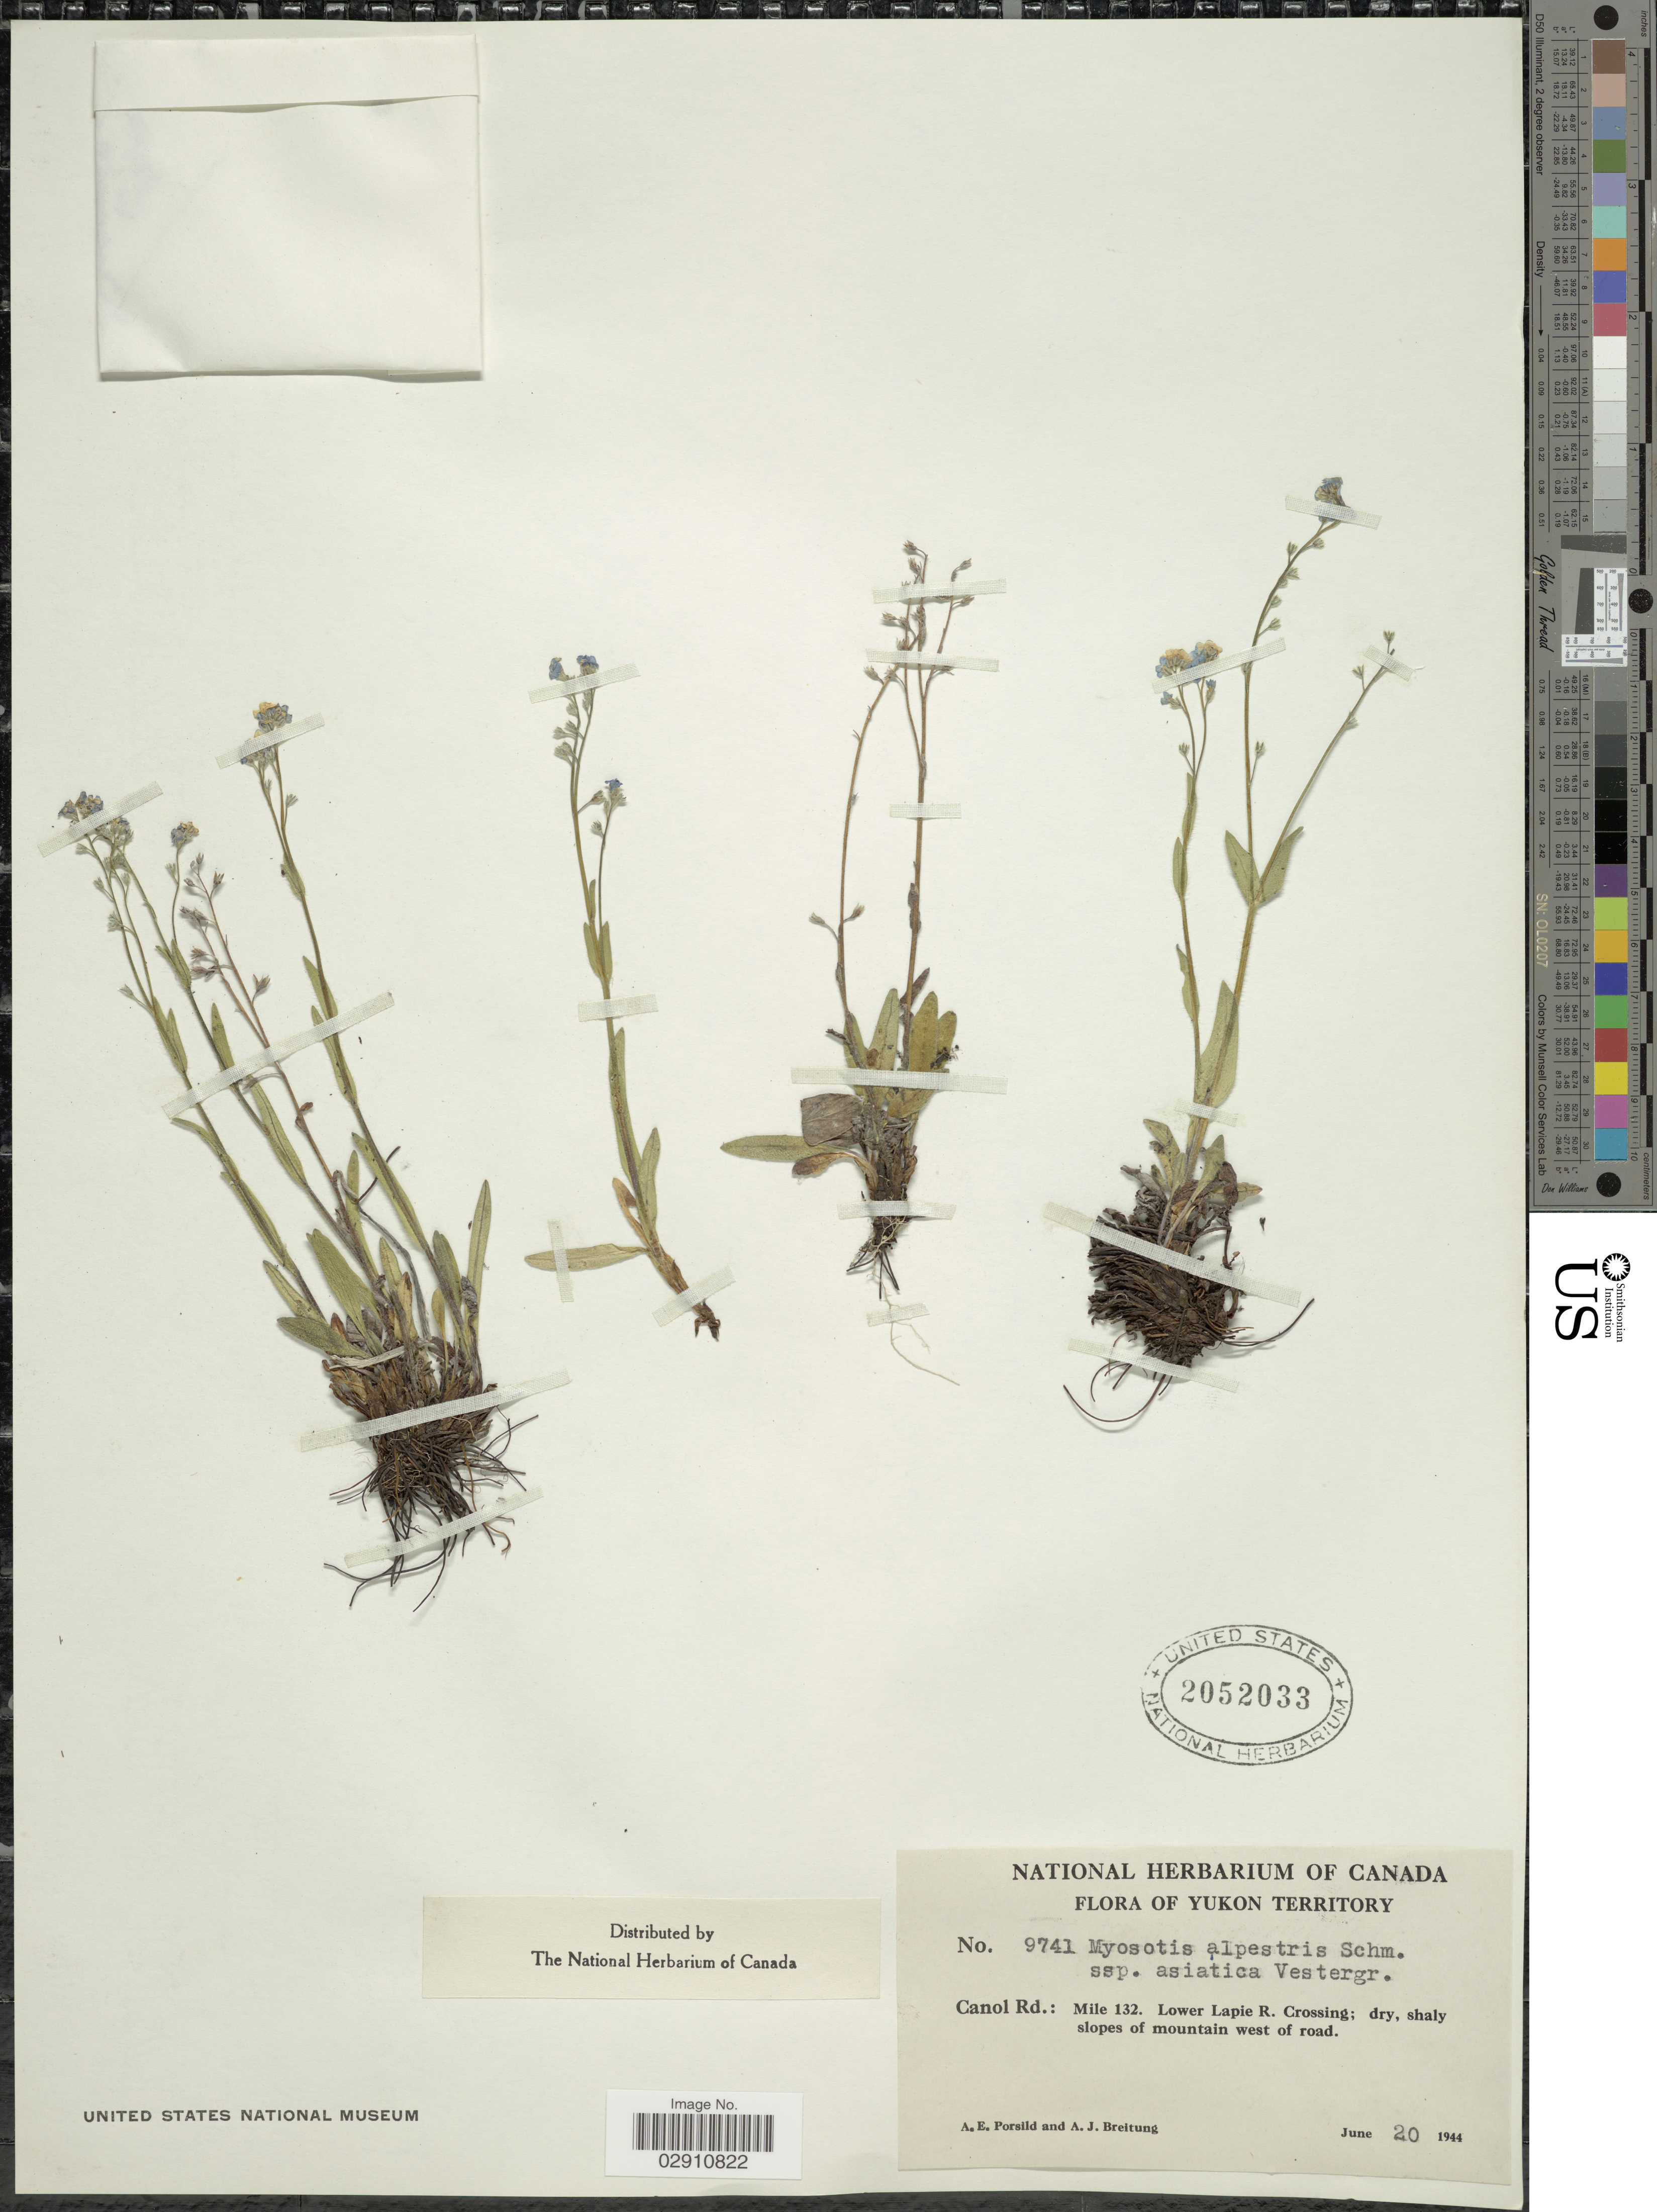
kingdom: Plantae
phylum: Tracheophyta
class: Magnoliopsida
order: Boraginales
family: Boraginaceae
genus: Myosotis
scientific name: Myosotis alpestris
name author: F.W. Schmidt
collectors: A. E. Porsild & A. Breitung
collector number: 9741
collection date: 1944-06-20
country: Canada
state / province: Yukon Territory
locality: Canol Rd.: Mile 132. Lower Lapie R. Crossing; dry, shaly slopes of mountain west of road.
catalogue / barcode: US 2052033